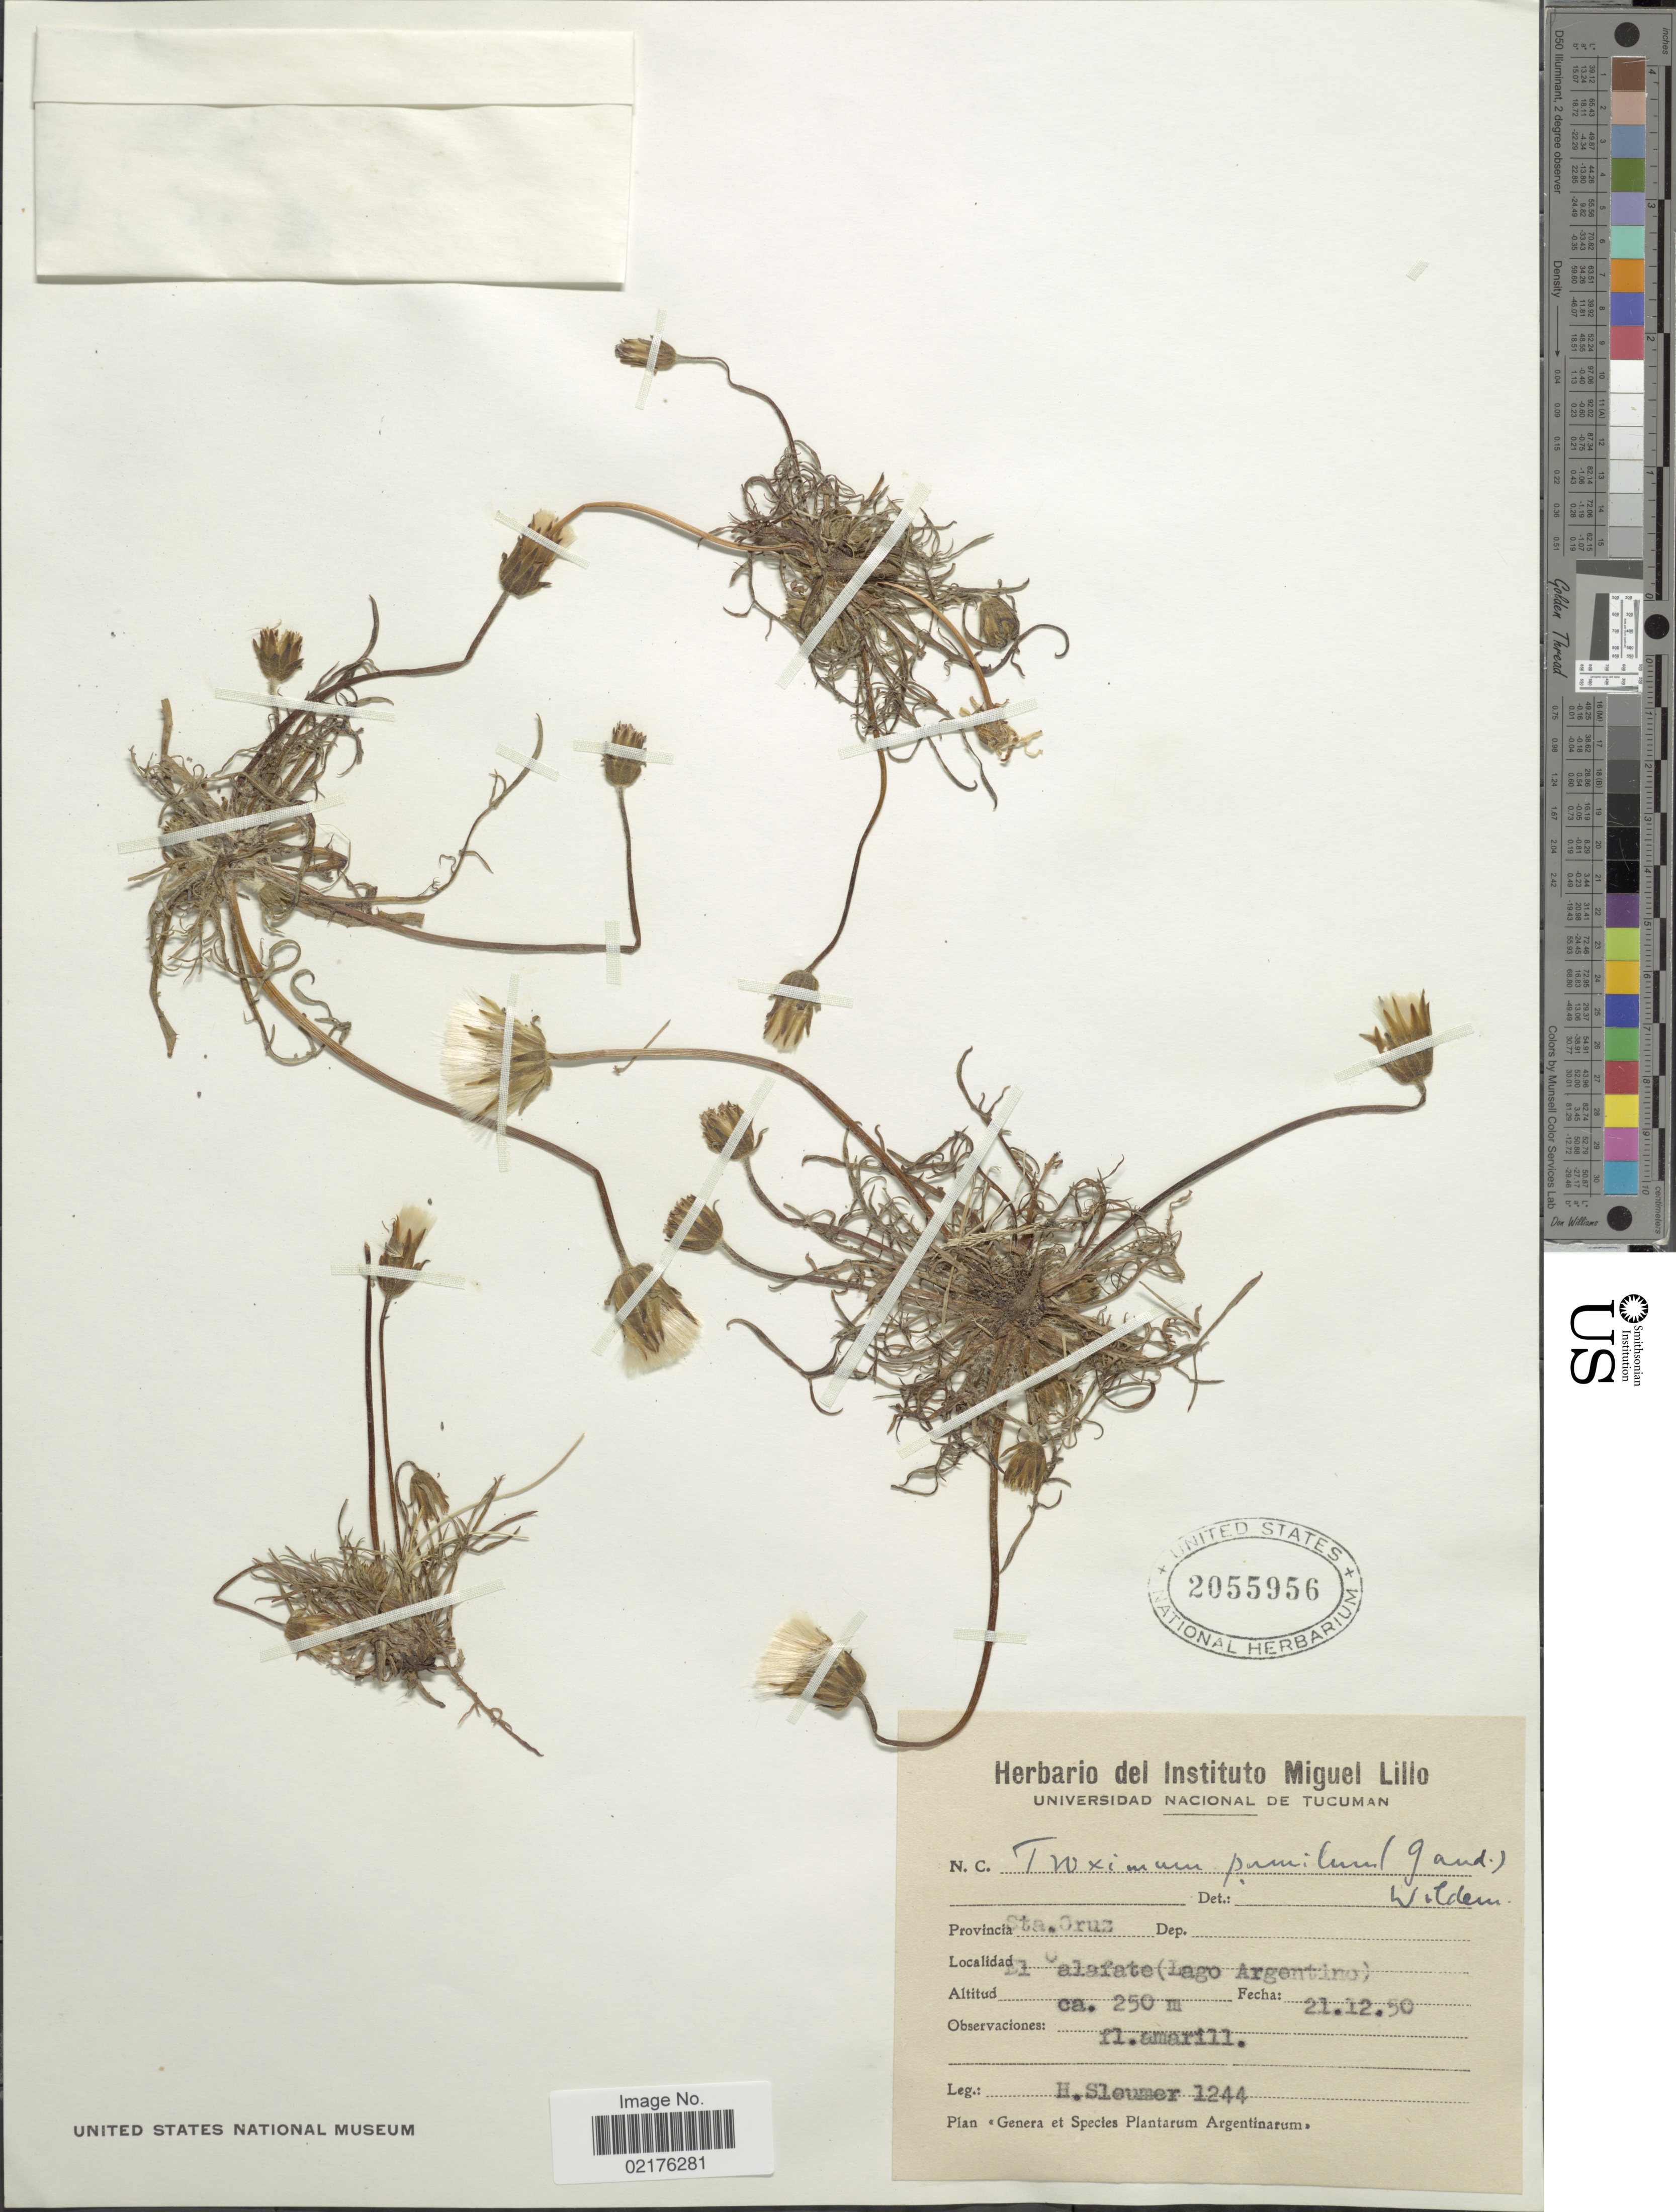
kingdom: Plantae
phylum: Tracheophyta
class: Magnoliopsida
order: Asterales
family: Asteraceae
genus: Agoseris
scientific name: Agoseris coronopifolia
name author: (d'Urv.) K.L. Chambers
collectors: H. O. Sleumer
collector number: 1244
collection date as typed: Transcribed d/m/y: 21/12/50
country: Argentina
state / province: Santa Cruz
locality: Provincia Sta. Cruz., El Calafate (Lago Argentino)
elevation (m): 250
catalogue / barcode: US 2055956